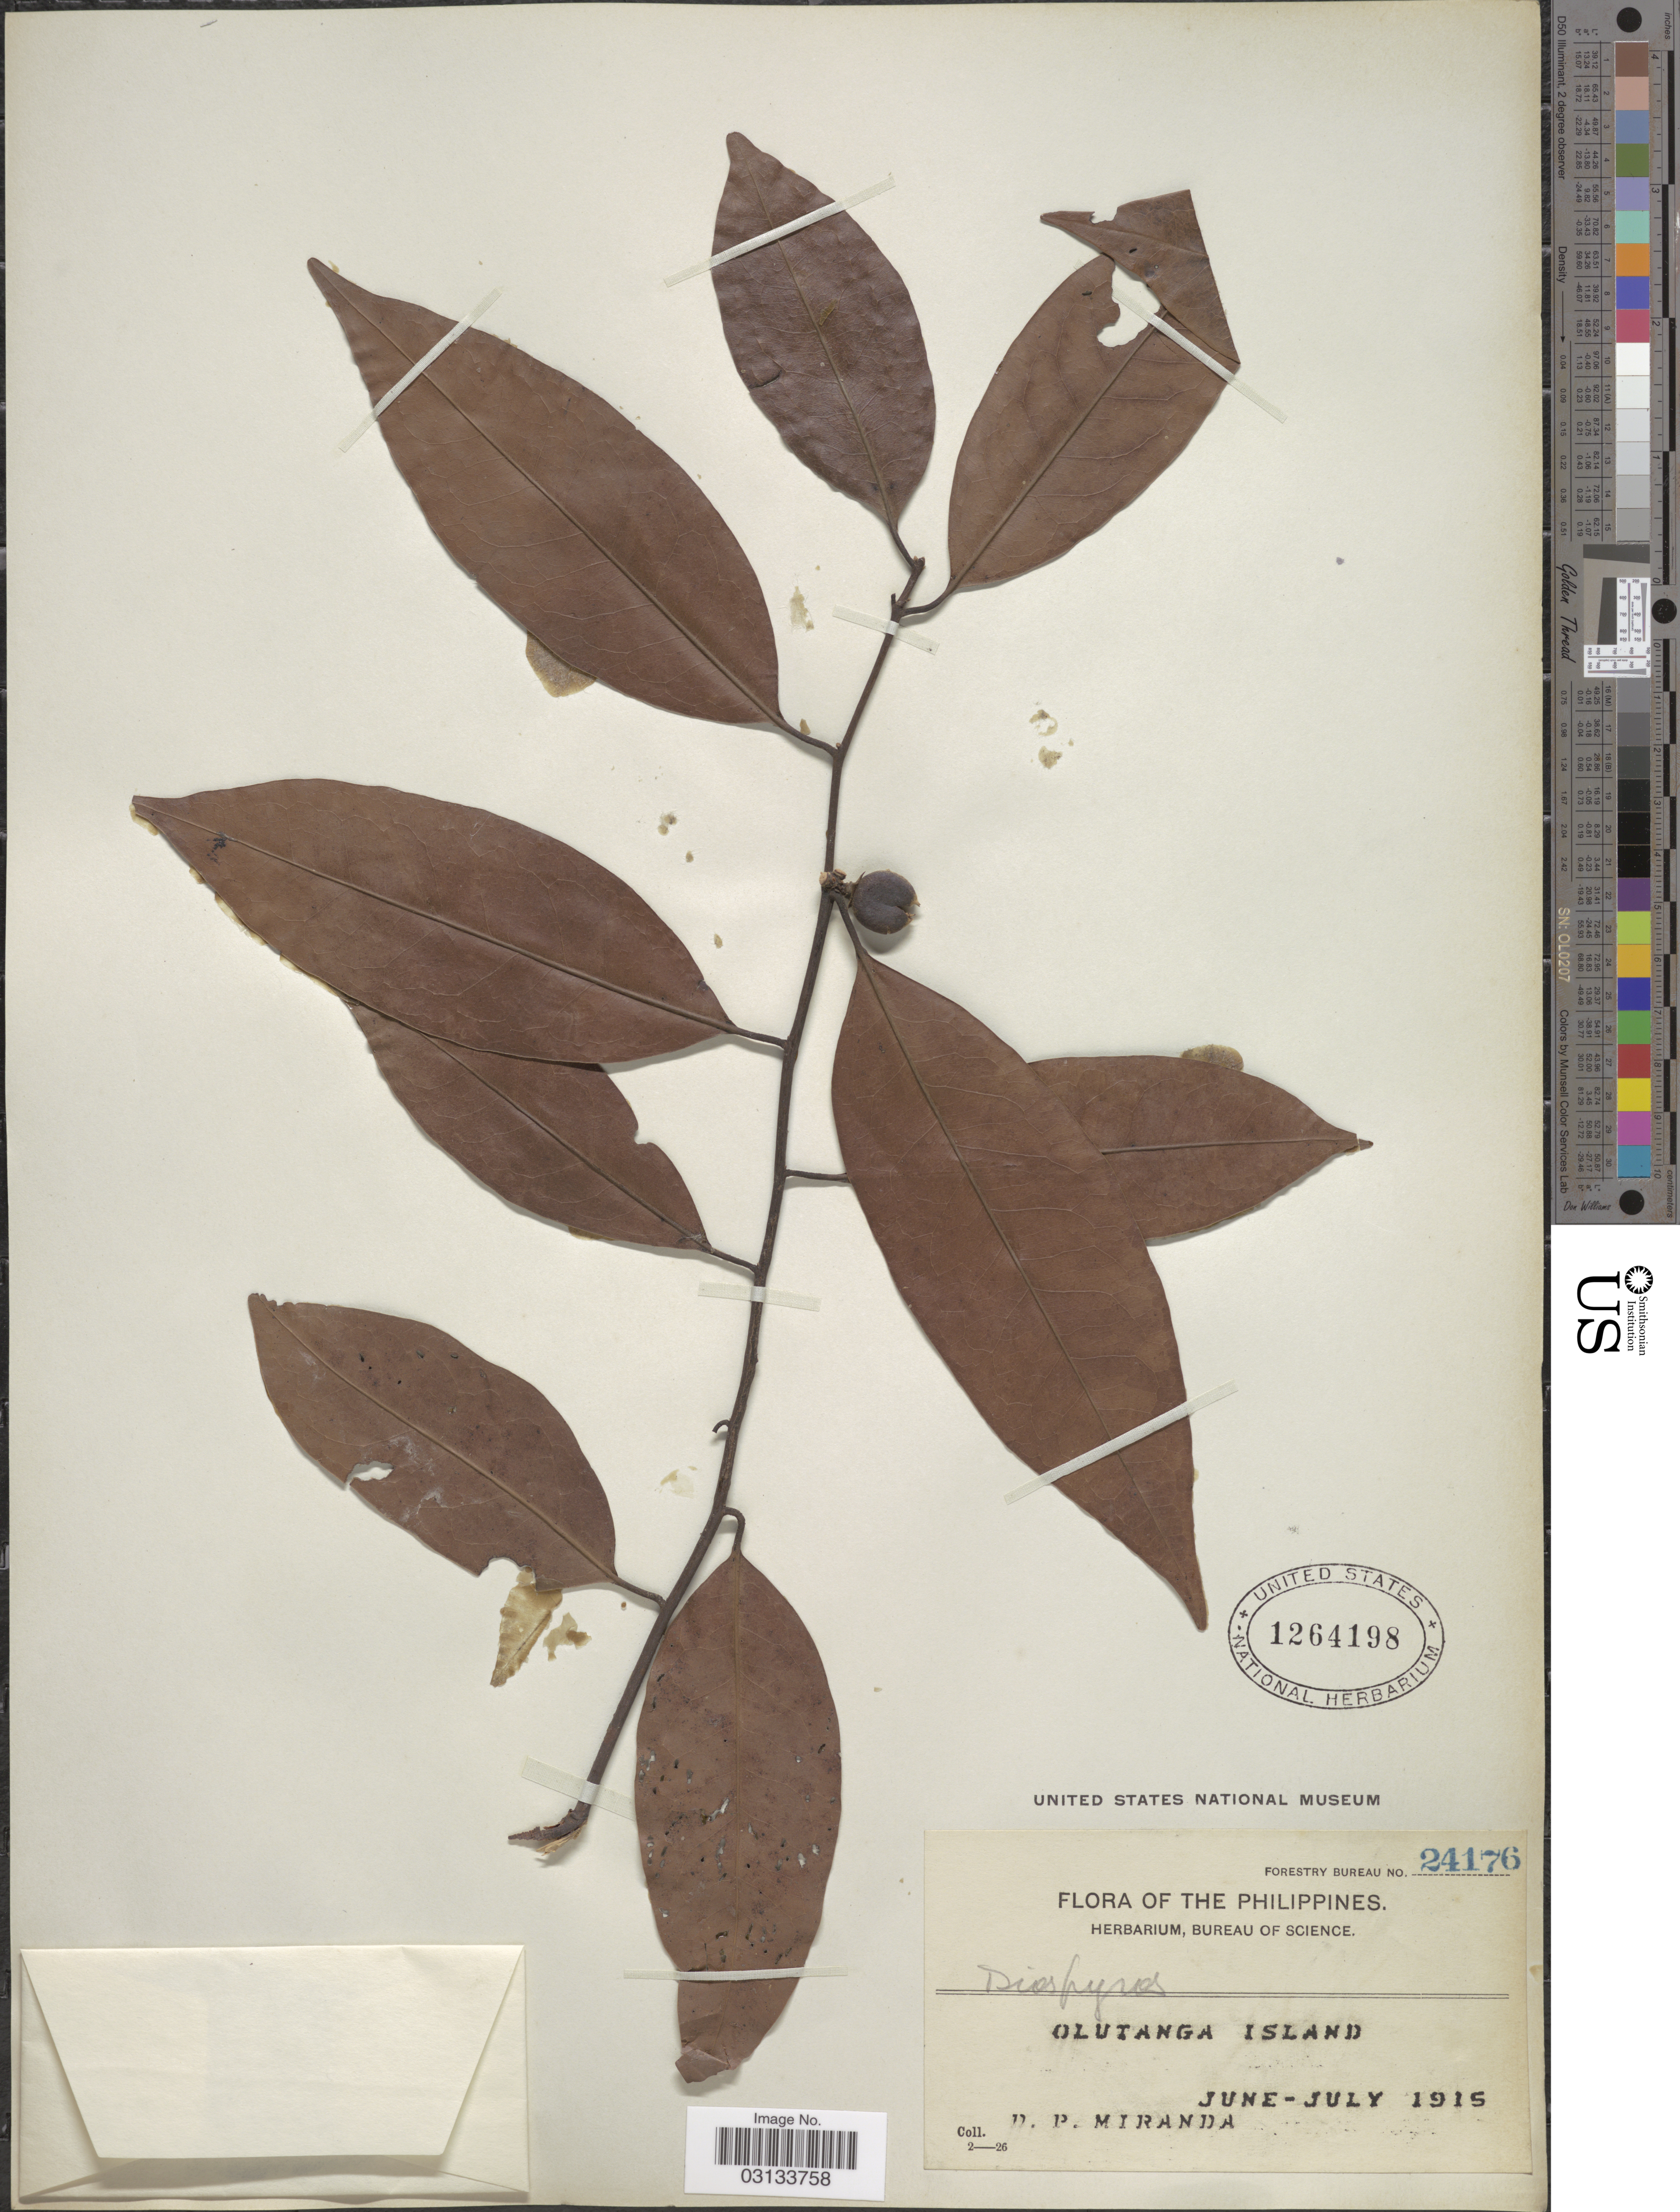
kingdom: Plantae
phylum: Tracheophyta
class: Magnoliopsida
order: Ericales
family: Ebenaceae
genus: Diospyros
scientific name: Diospyros sp.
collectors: D. P. Miranda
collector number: Forestry Bureau 24176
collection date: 1915-06/1915-07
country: Philippines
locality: Olutanga Island.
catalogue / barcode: US 1264198